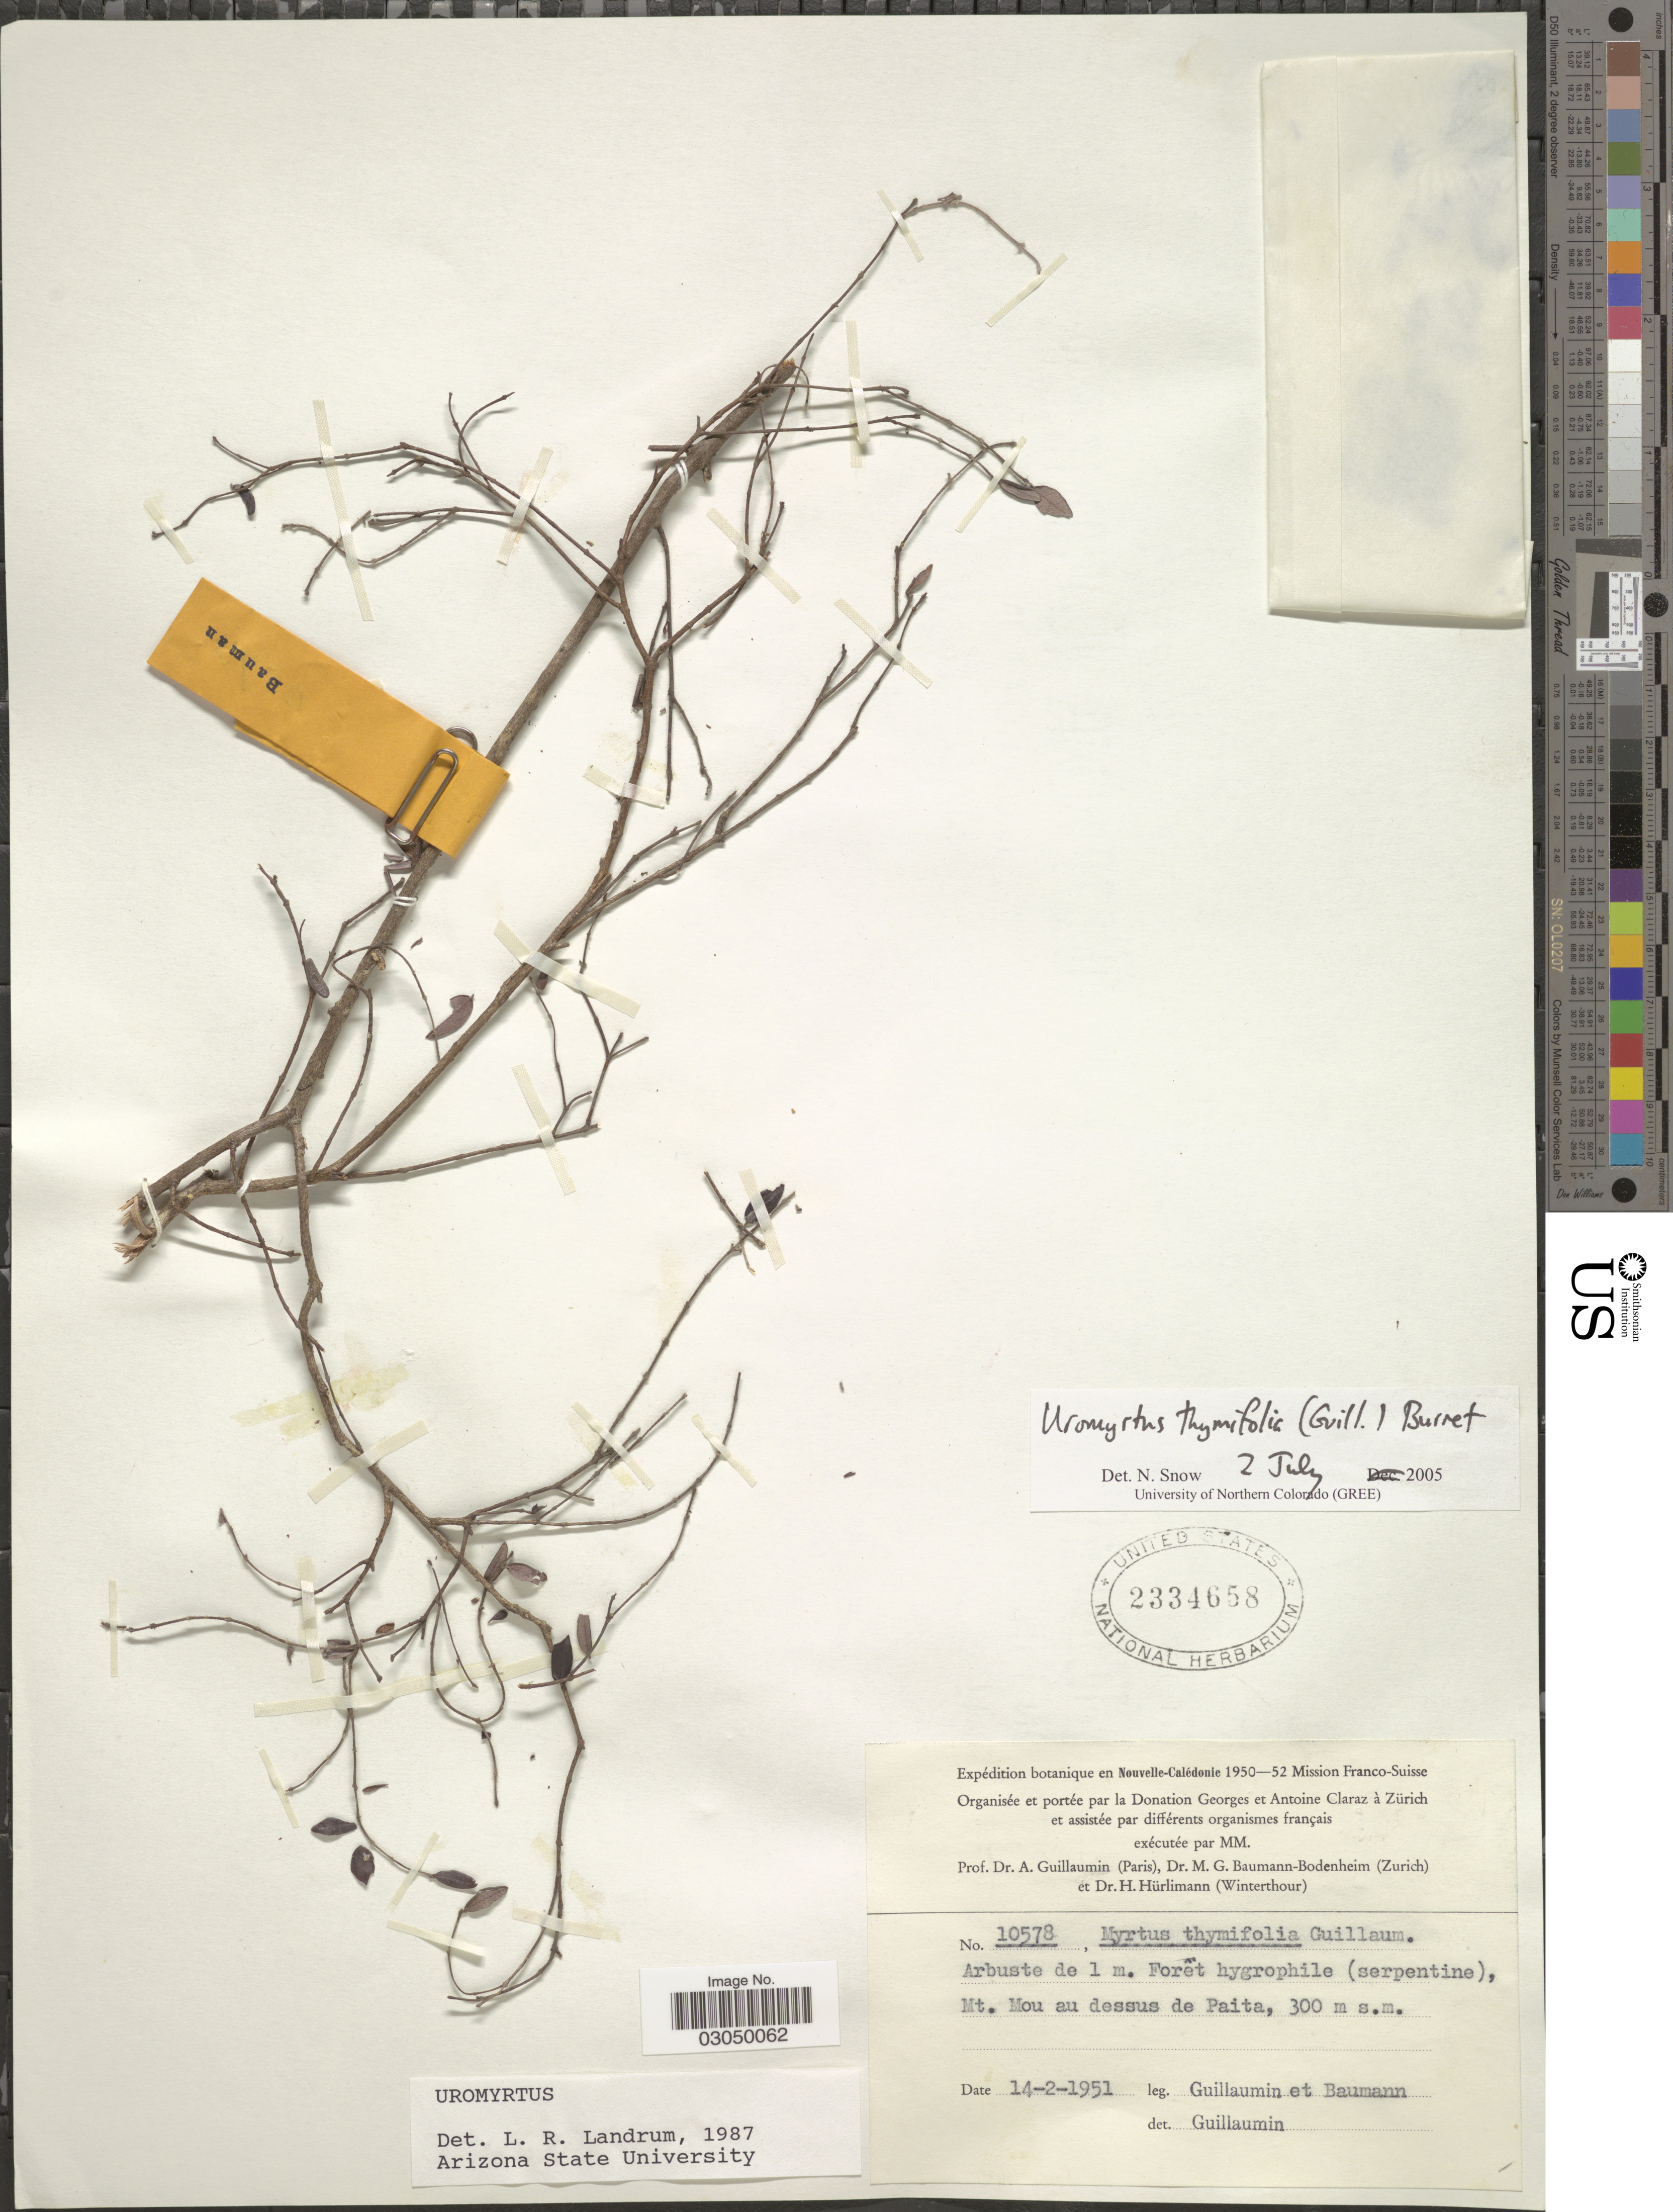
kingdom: Plantae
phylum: Tracheophyta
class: Magnoliopsida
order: Myrtales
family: Myrtaceae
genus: Uromyrtus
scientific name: Uromyrtus thymifolia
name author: (Planch. ex Guillaumin) Burret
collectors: A. Guillaumin & M. G. Baumann-Bodenheim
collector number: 10578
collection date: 1951-02-14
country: New Caledonia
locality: En Nouvelle-Calédonie. Forêt hygrophile (serpentine), Mt. Mou au dessus de Paita.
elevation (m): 300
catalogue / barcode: US 2334658